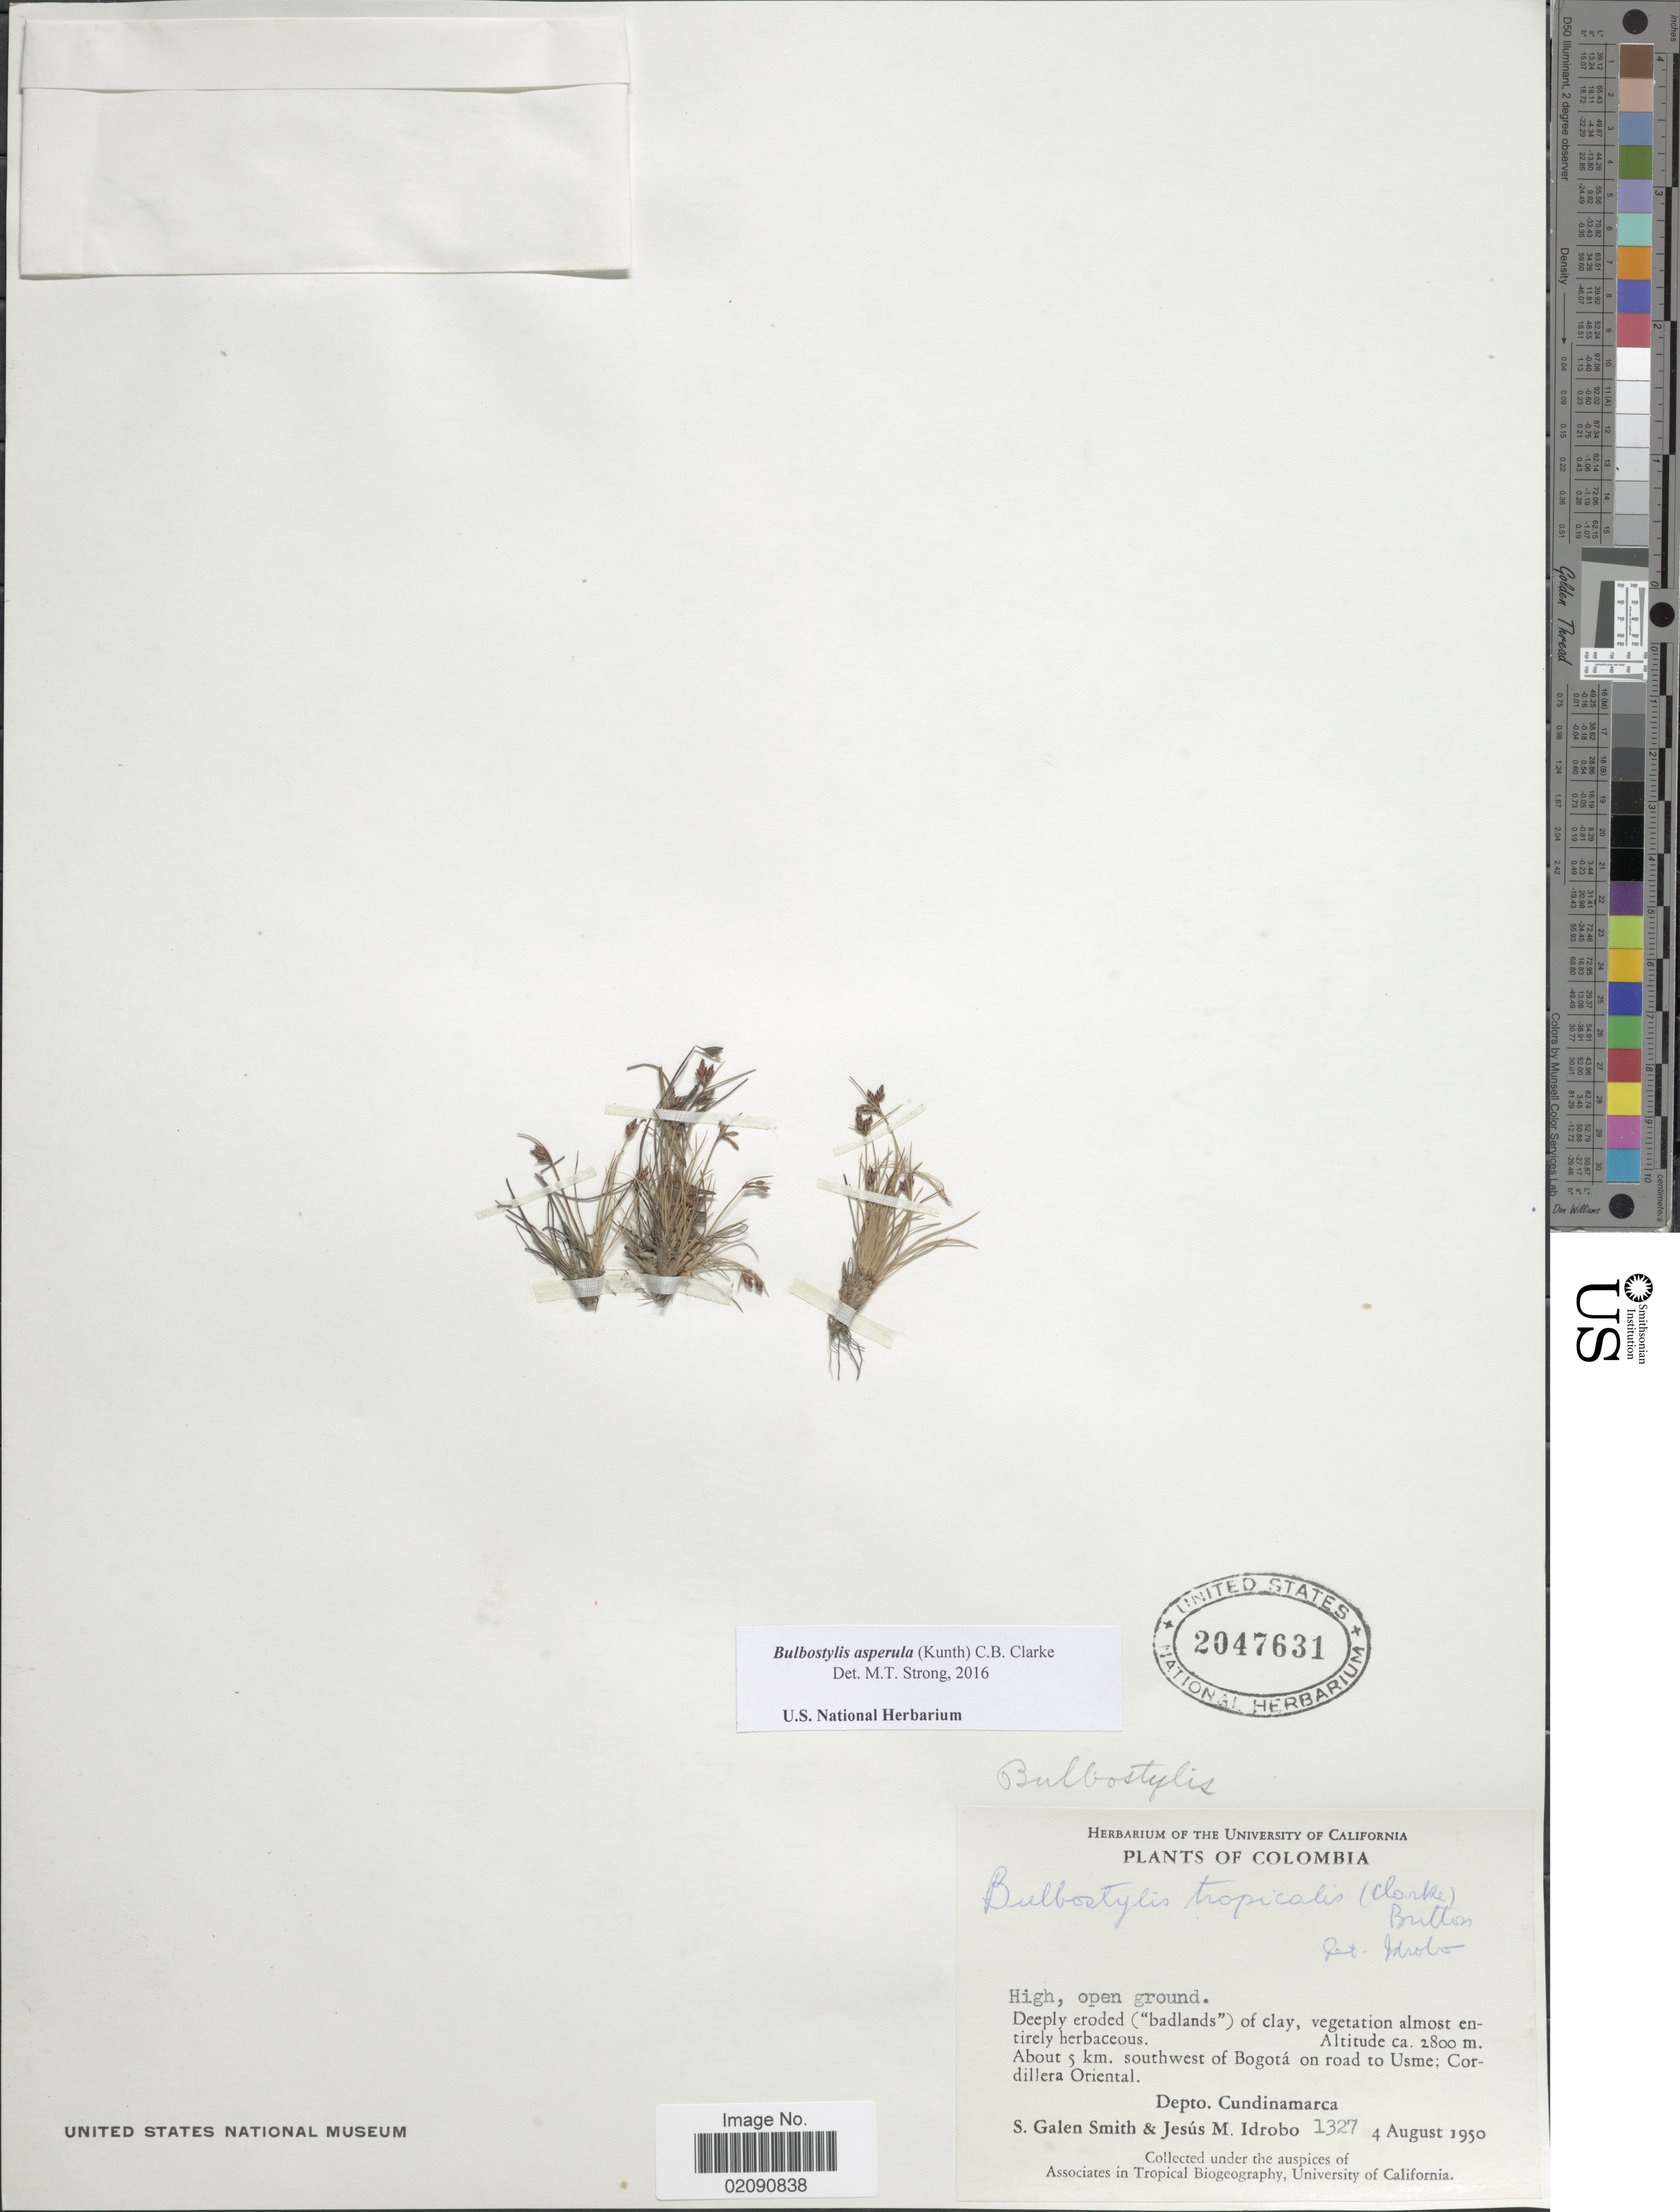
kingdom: Plantae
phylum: Tracheophyta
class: Liliopsida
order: Poales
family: Cyperaceae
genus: Bulbostylis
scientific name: Bulbostylis asperula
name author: (Kunth) C.B. Clarke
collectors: S. G. Smith & J. M. Idrobo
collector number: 1327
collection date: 1950-08-04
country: Colombia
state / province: Cundinamarca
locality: About 5 km. southwest of Bogota on road to Usme; Cordillera Oriental.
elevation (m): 2800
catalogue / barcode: US 2047631